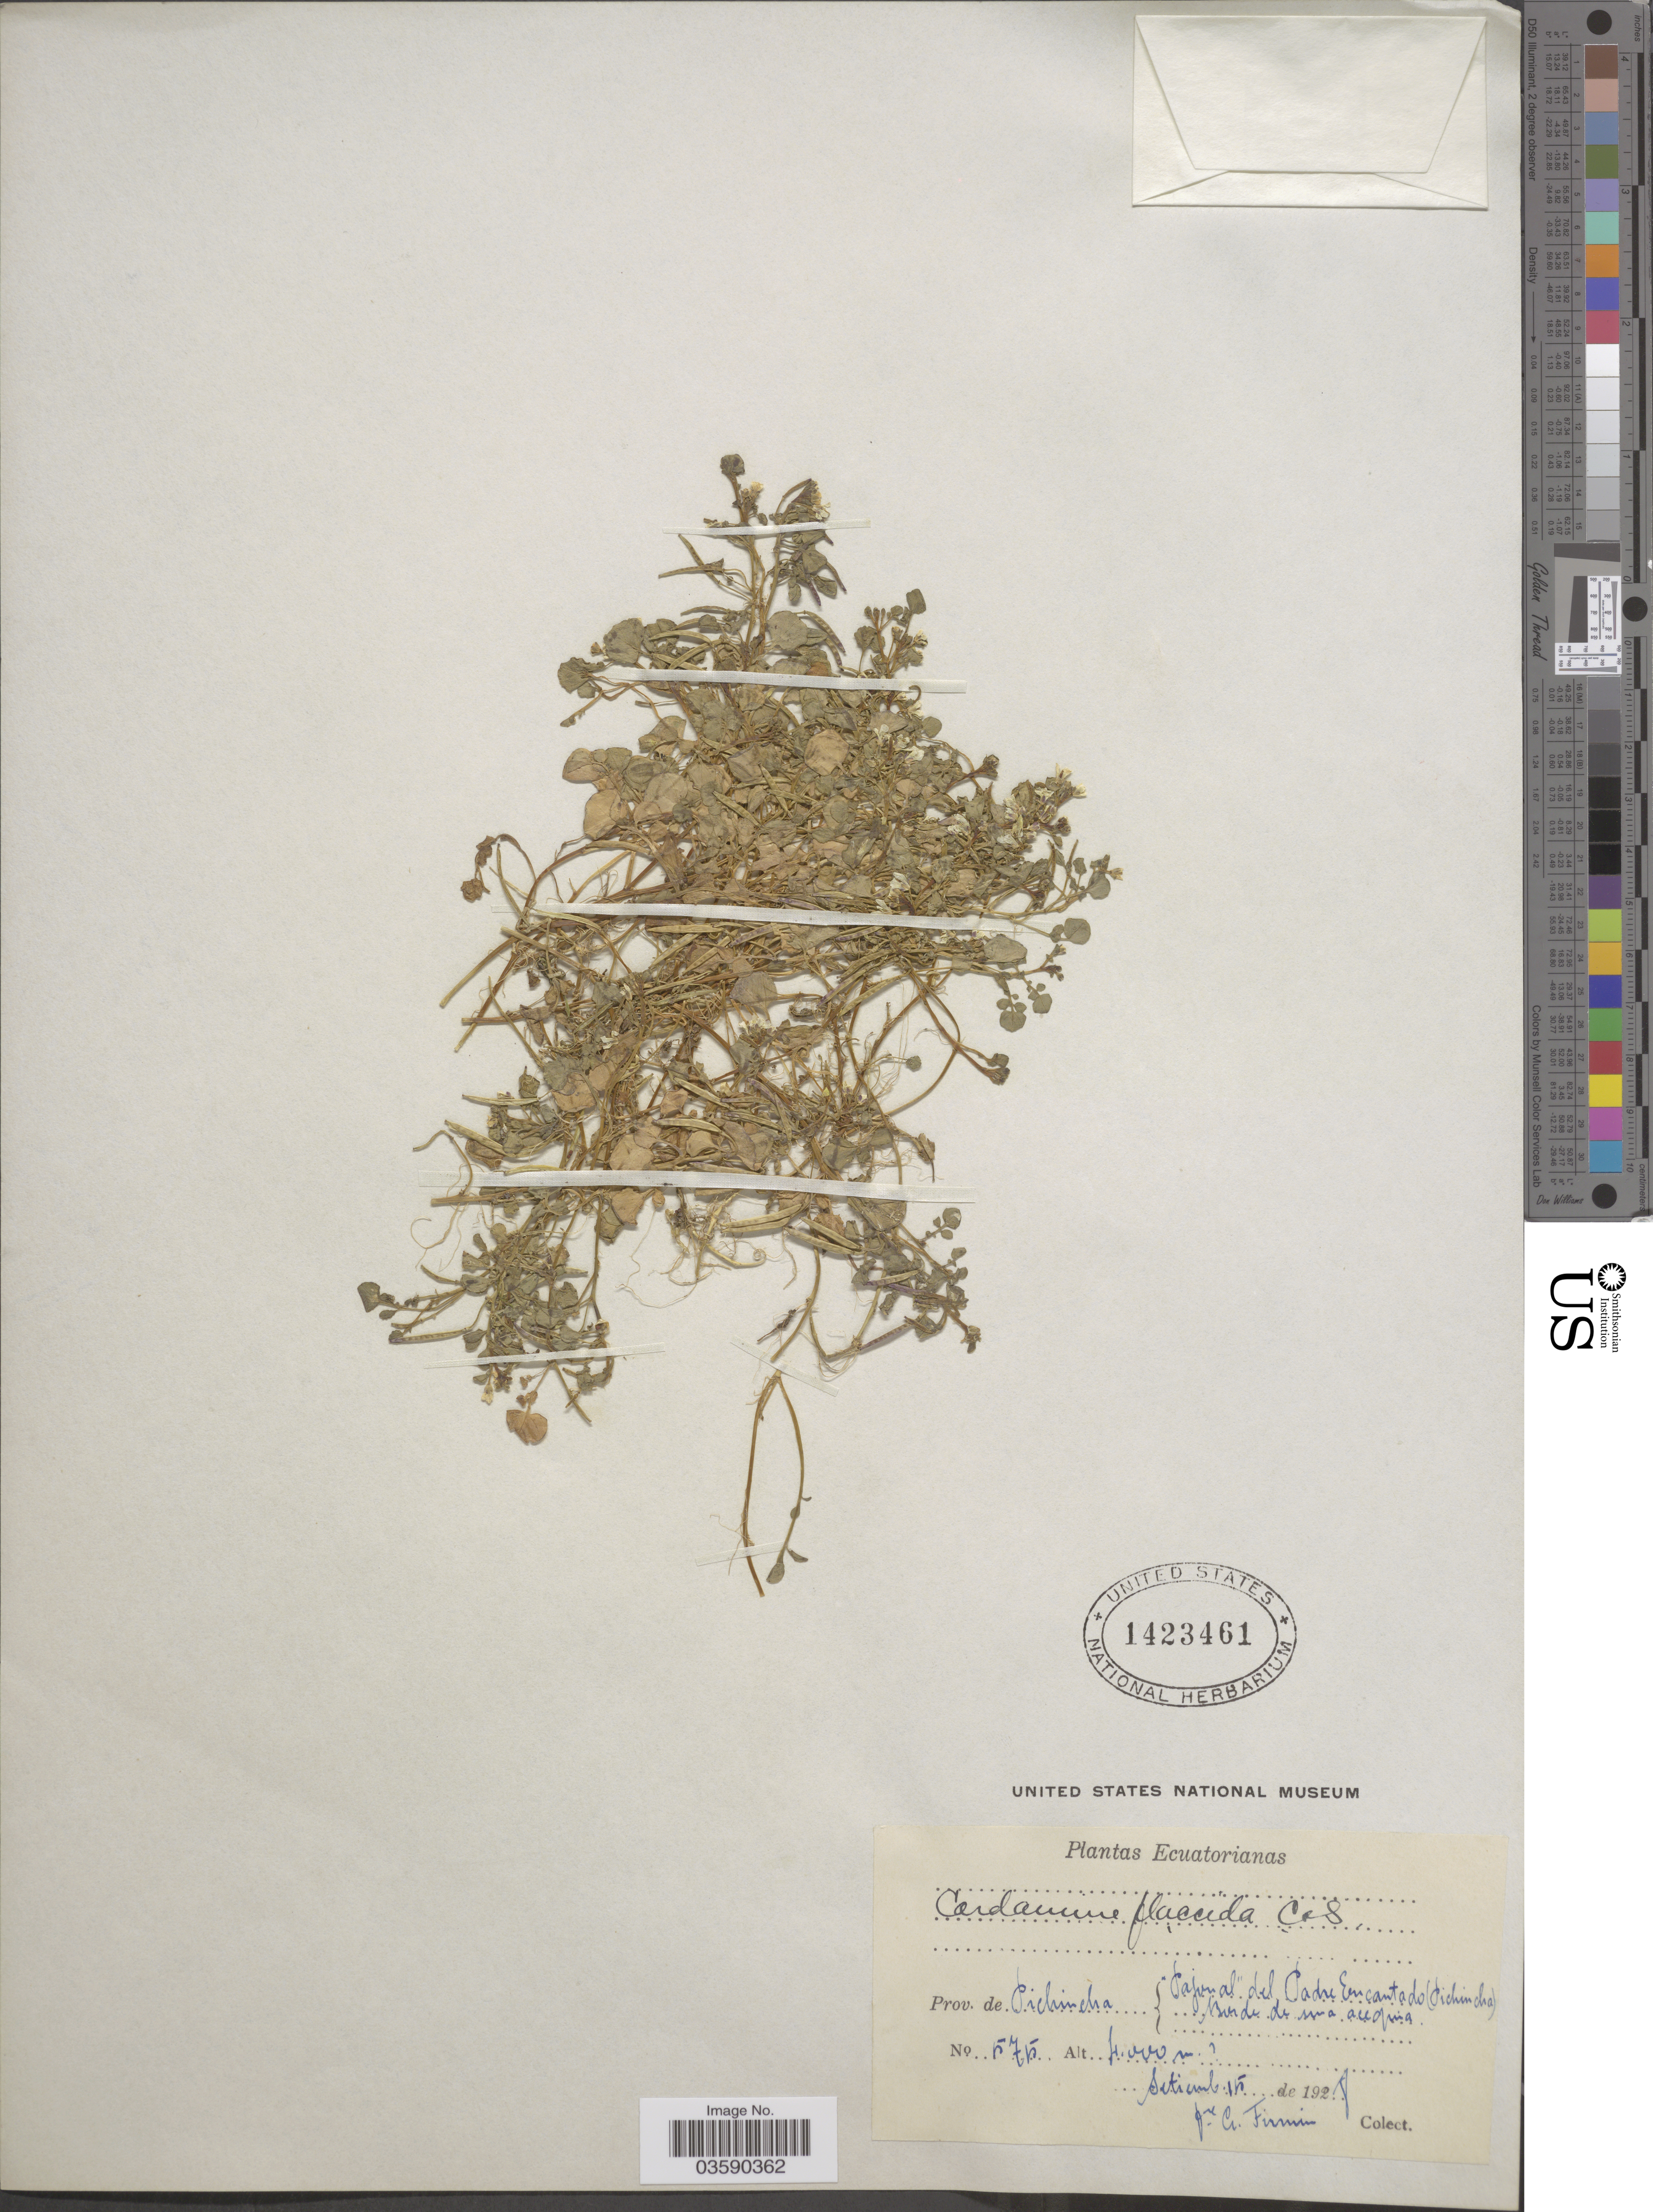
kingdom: Plantae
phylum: Tracheophyta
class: Magnoliopsida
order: Brassicales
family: Brassicaceae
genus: Cardamine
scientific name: Cardamine flaccida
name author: Cham. & Schltdl.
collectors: F. Firmin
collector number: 575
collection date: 1928-09-15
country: Ecuador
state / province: Pichincha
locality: Pajun al del Padre Eucantado (Pichincha) Borde de sua acequia.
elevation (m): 4000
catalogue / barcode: US 1423461